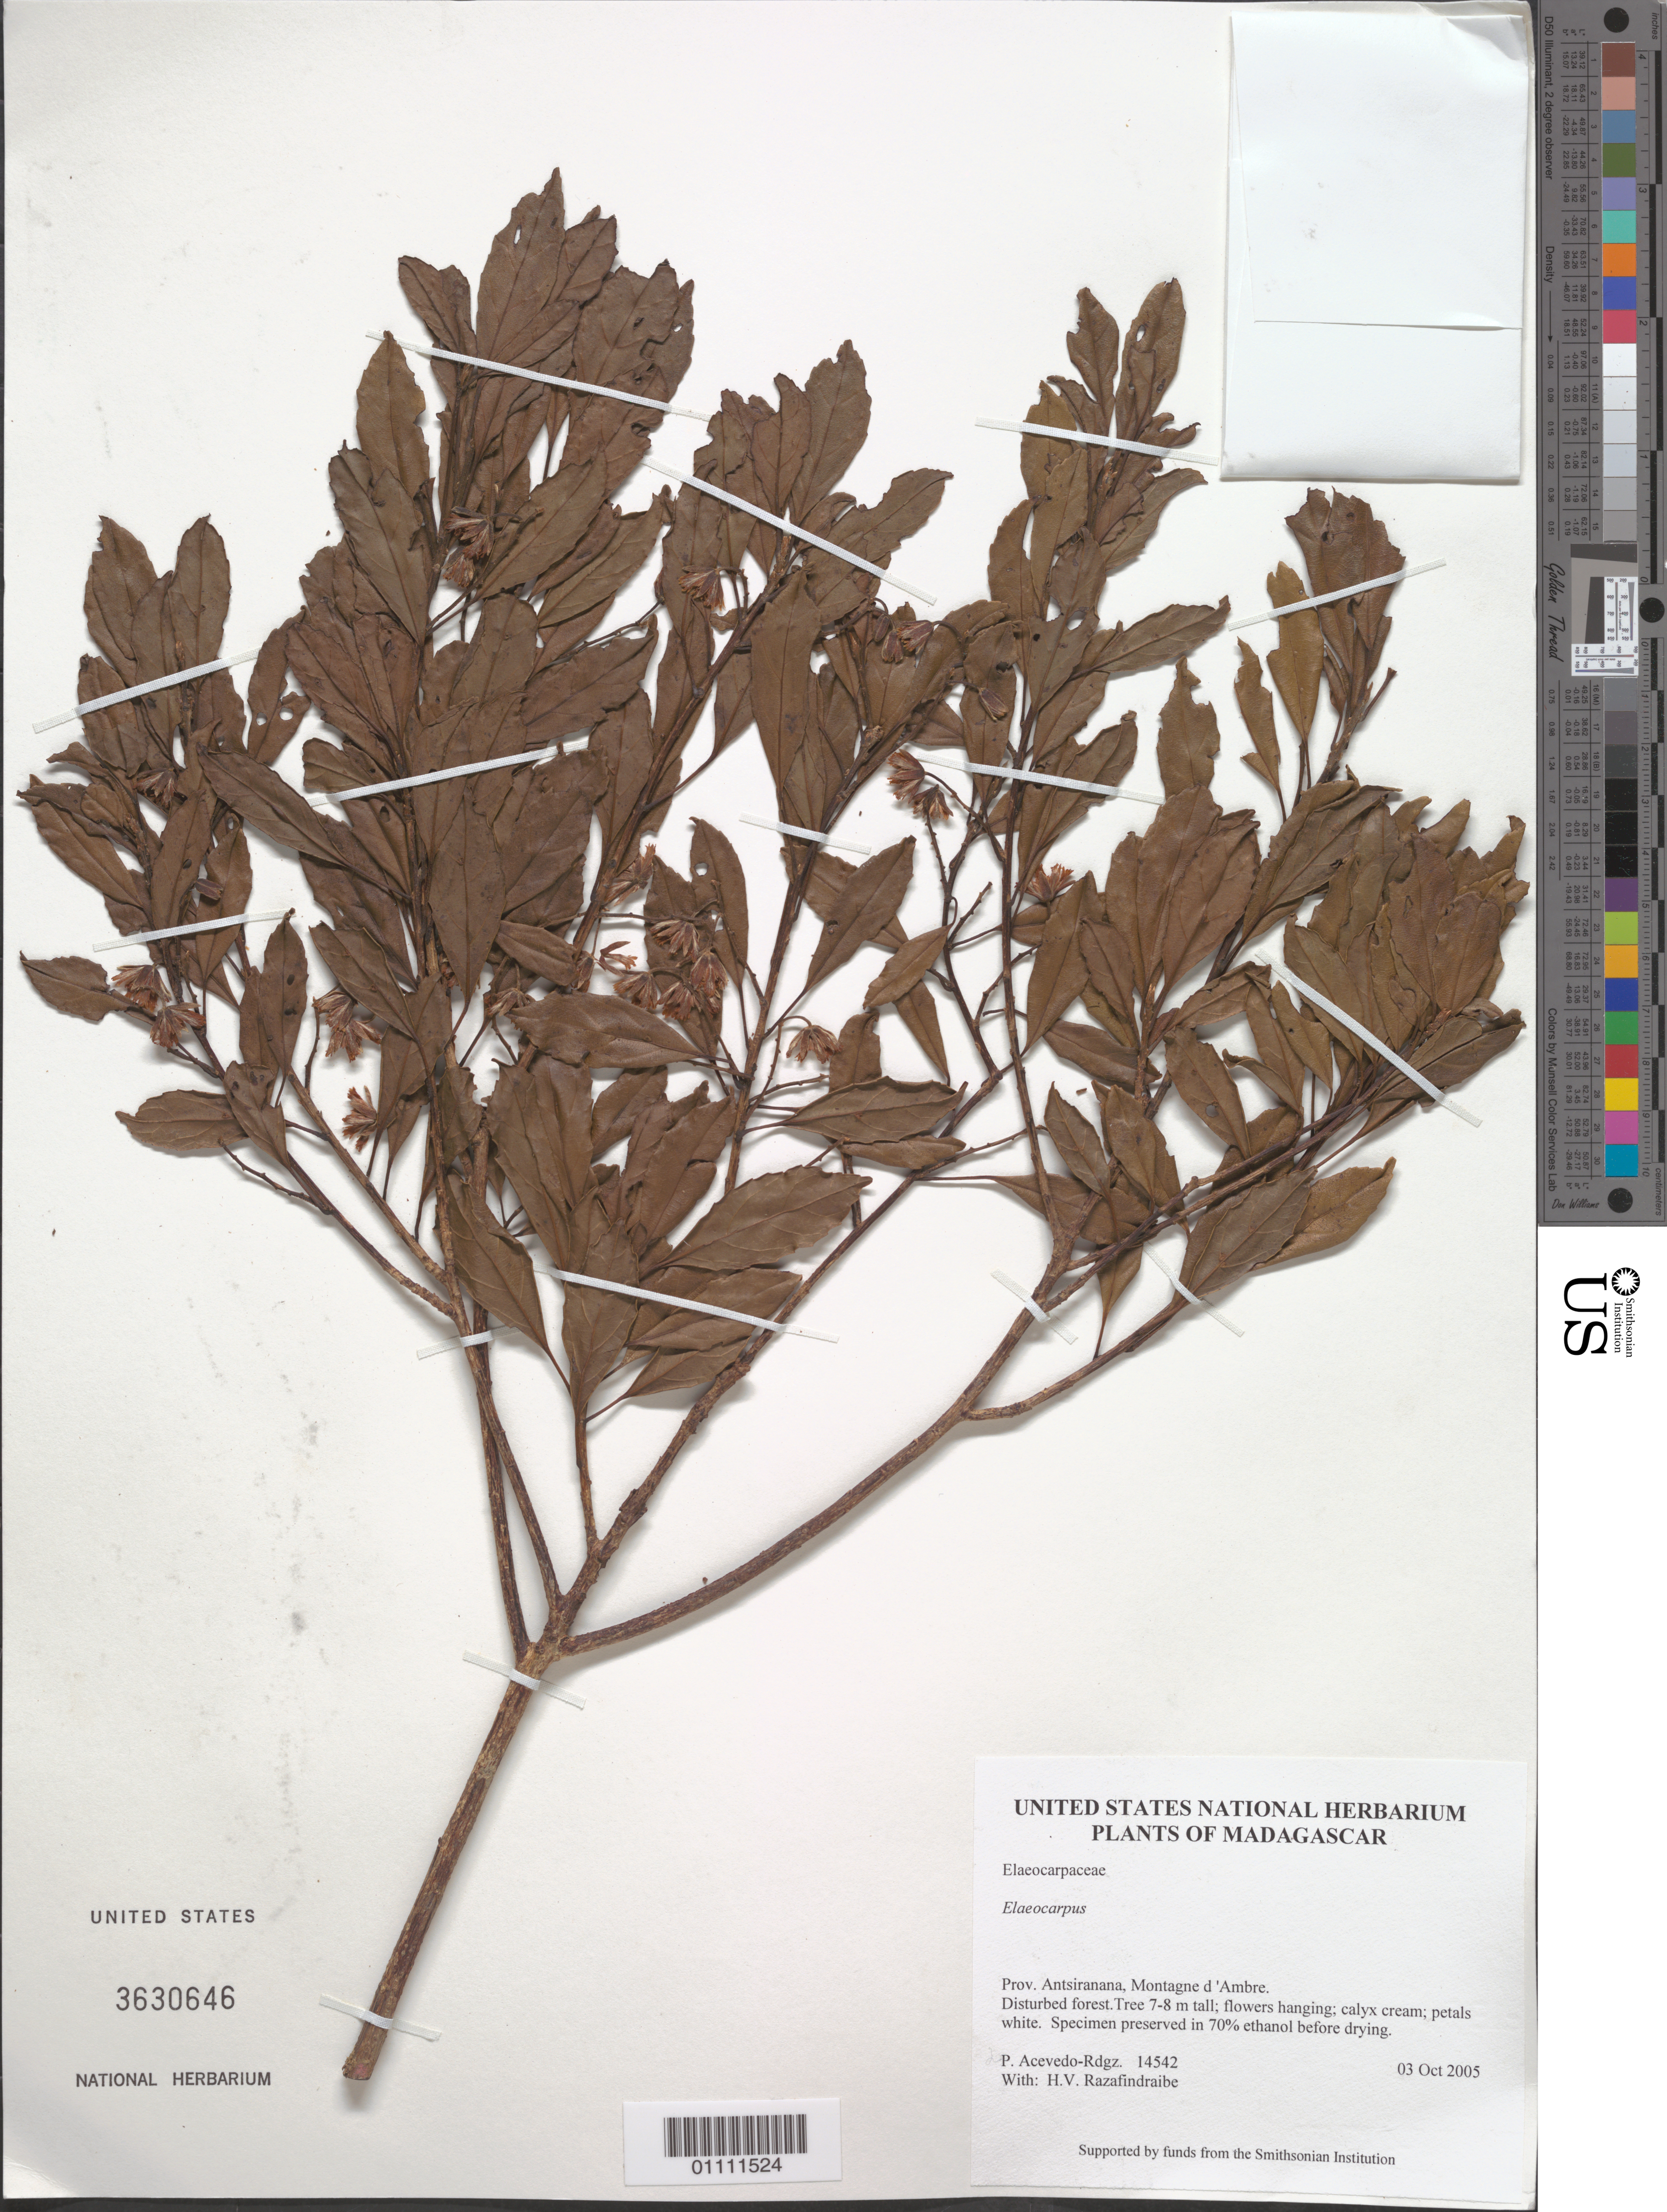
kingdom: Plantae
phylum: Tracheophyta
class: Magnoliopsida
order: Oxalidales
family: Elaeocarpaceae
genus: Elaeocarpus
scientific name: Elaeocarpus sp.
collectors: P. Acevedo-Rodr. & H. Razafindraibe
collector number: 14542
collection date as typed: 03 Oct 2005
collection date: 2005-10-03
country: Madagascar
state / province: Diana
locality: Prov. Antsiranana, Montagne d 'Ambre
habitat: Disturbed forest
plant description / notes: US, MO, K, P, NY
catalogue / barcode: US 3630646